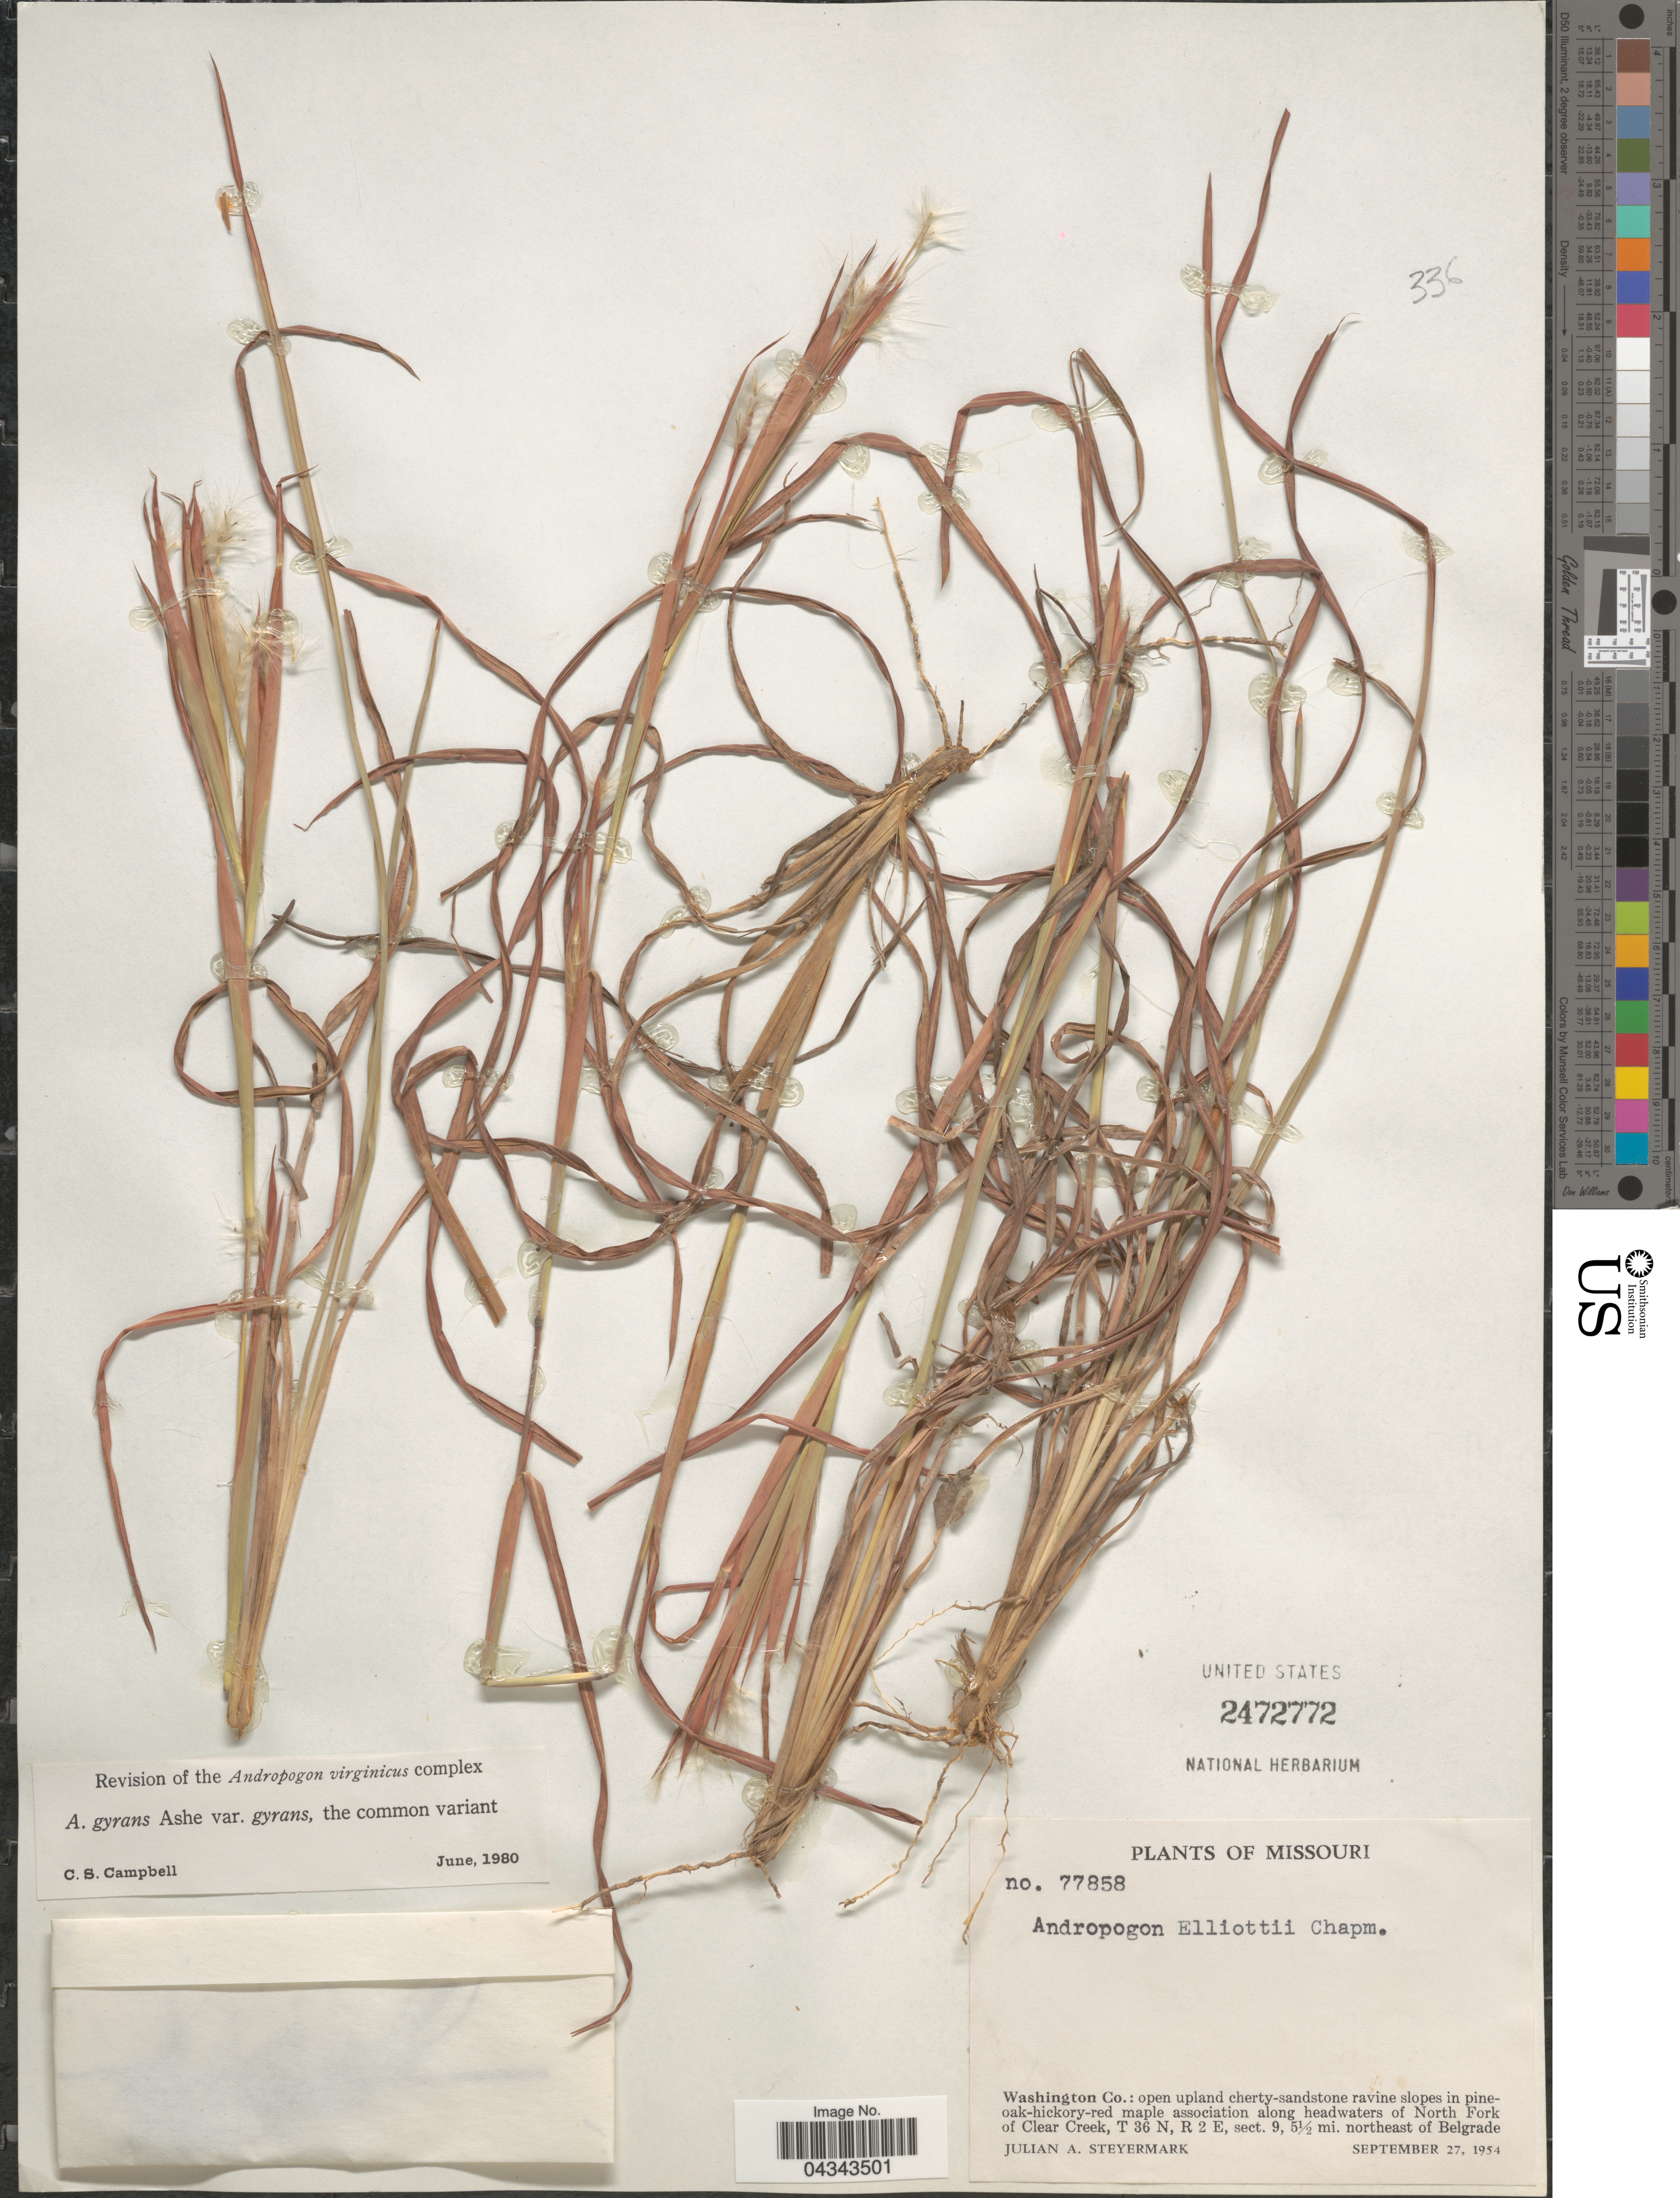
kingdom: Plantae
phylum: Tracheophyta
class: Liliopsida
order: Poales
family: Poaceae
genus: Andropogon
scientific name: Andropogon gyrans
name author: Ashe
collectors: J. Steyermark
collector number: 77858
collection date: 1954-09-27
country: United States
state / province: Missouri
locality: Washington Co.: along headwaters of North Fork of Clear Creek, T 36 N, R 2 E, sect. 9, 5½ mi. northeast of Belgrade.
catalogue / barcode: US 2472772